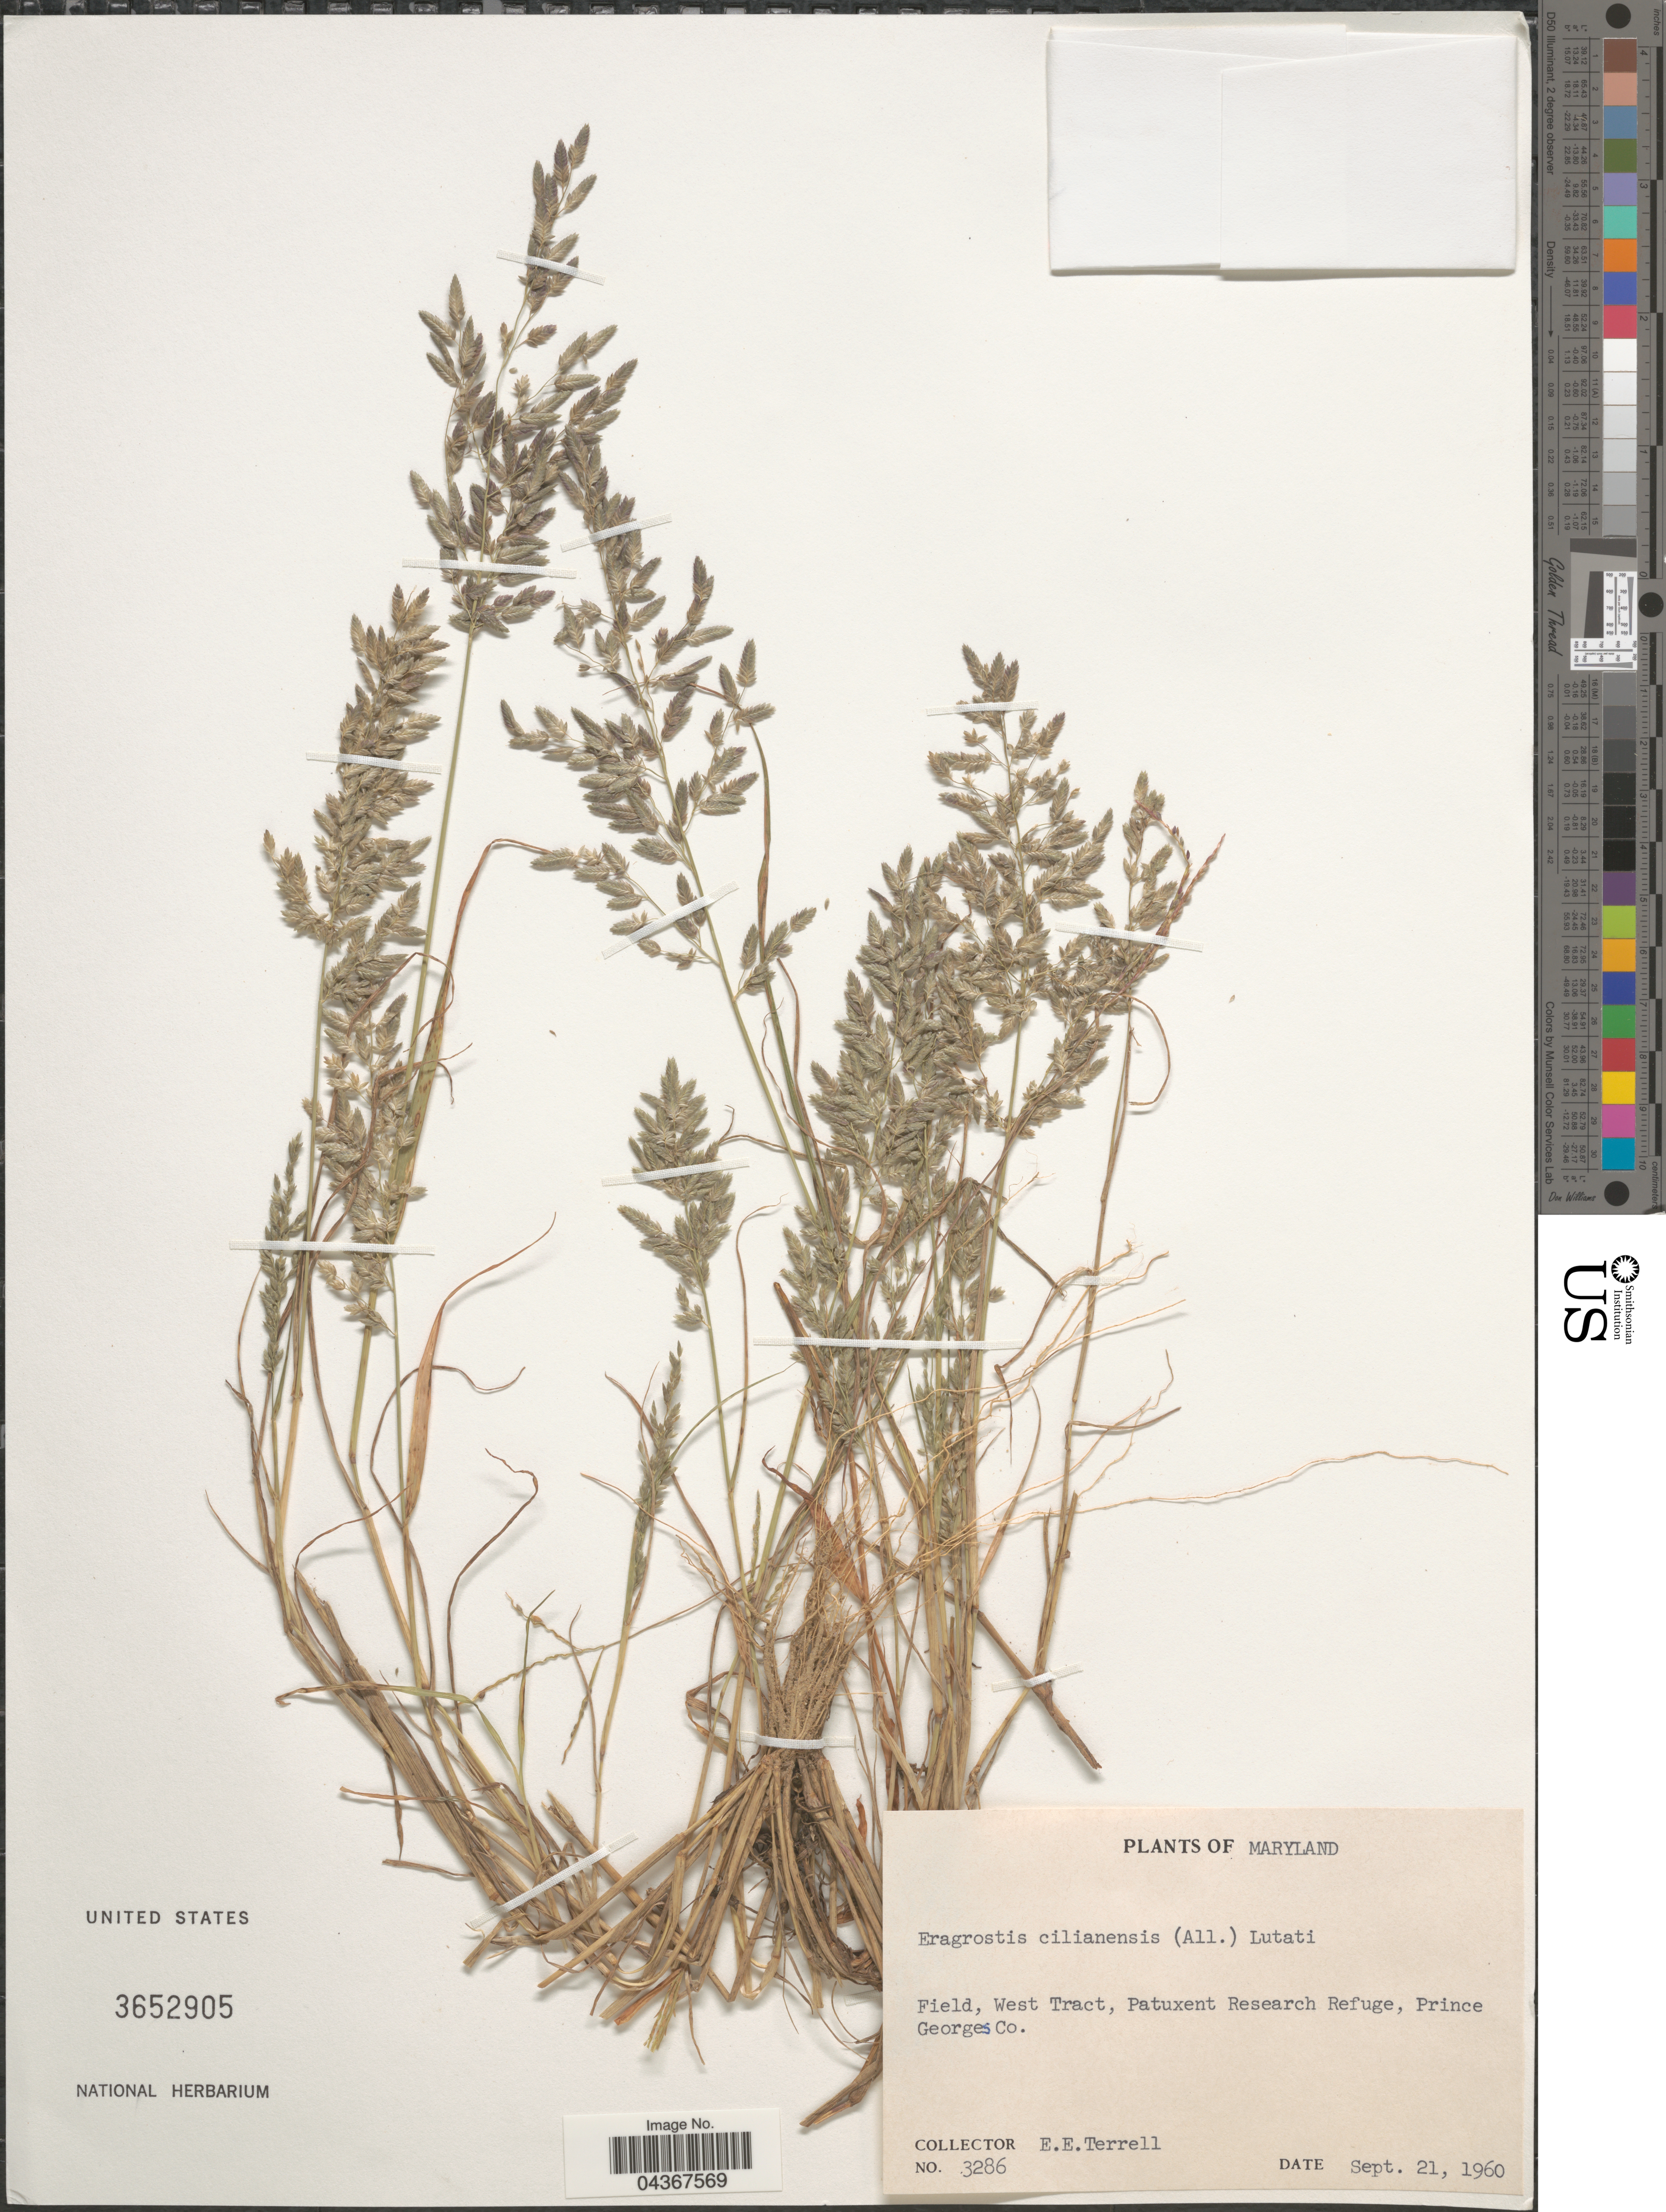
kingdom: Plantae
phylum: Tracheophyta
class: Liliopsida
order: Poales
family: Poaceae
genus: Eragrostis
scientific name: Eragrostis cilianensis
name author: (Bellardi) Vignolo ex Janch.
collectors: E. E. Terrell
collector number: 3286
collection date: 1960-09-21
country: United States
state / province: Maryland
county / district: Prince George's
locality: West Tract, Patuxent Research Refuge, Prince Georges Co.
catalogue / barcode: US 3652905